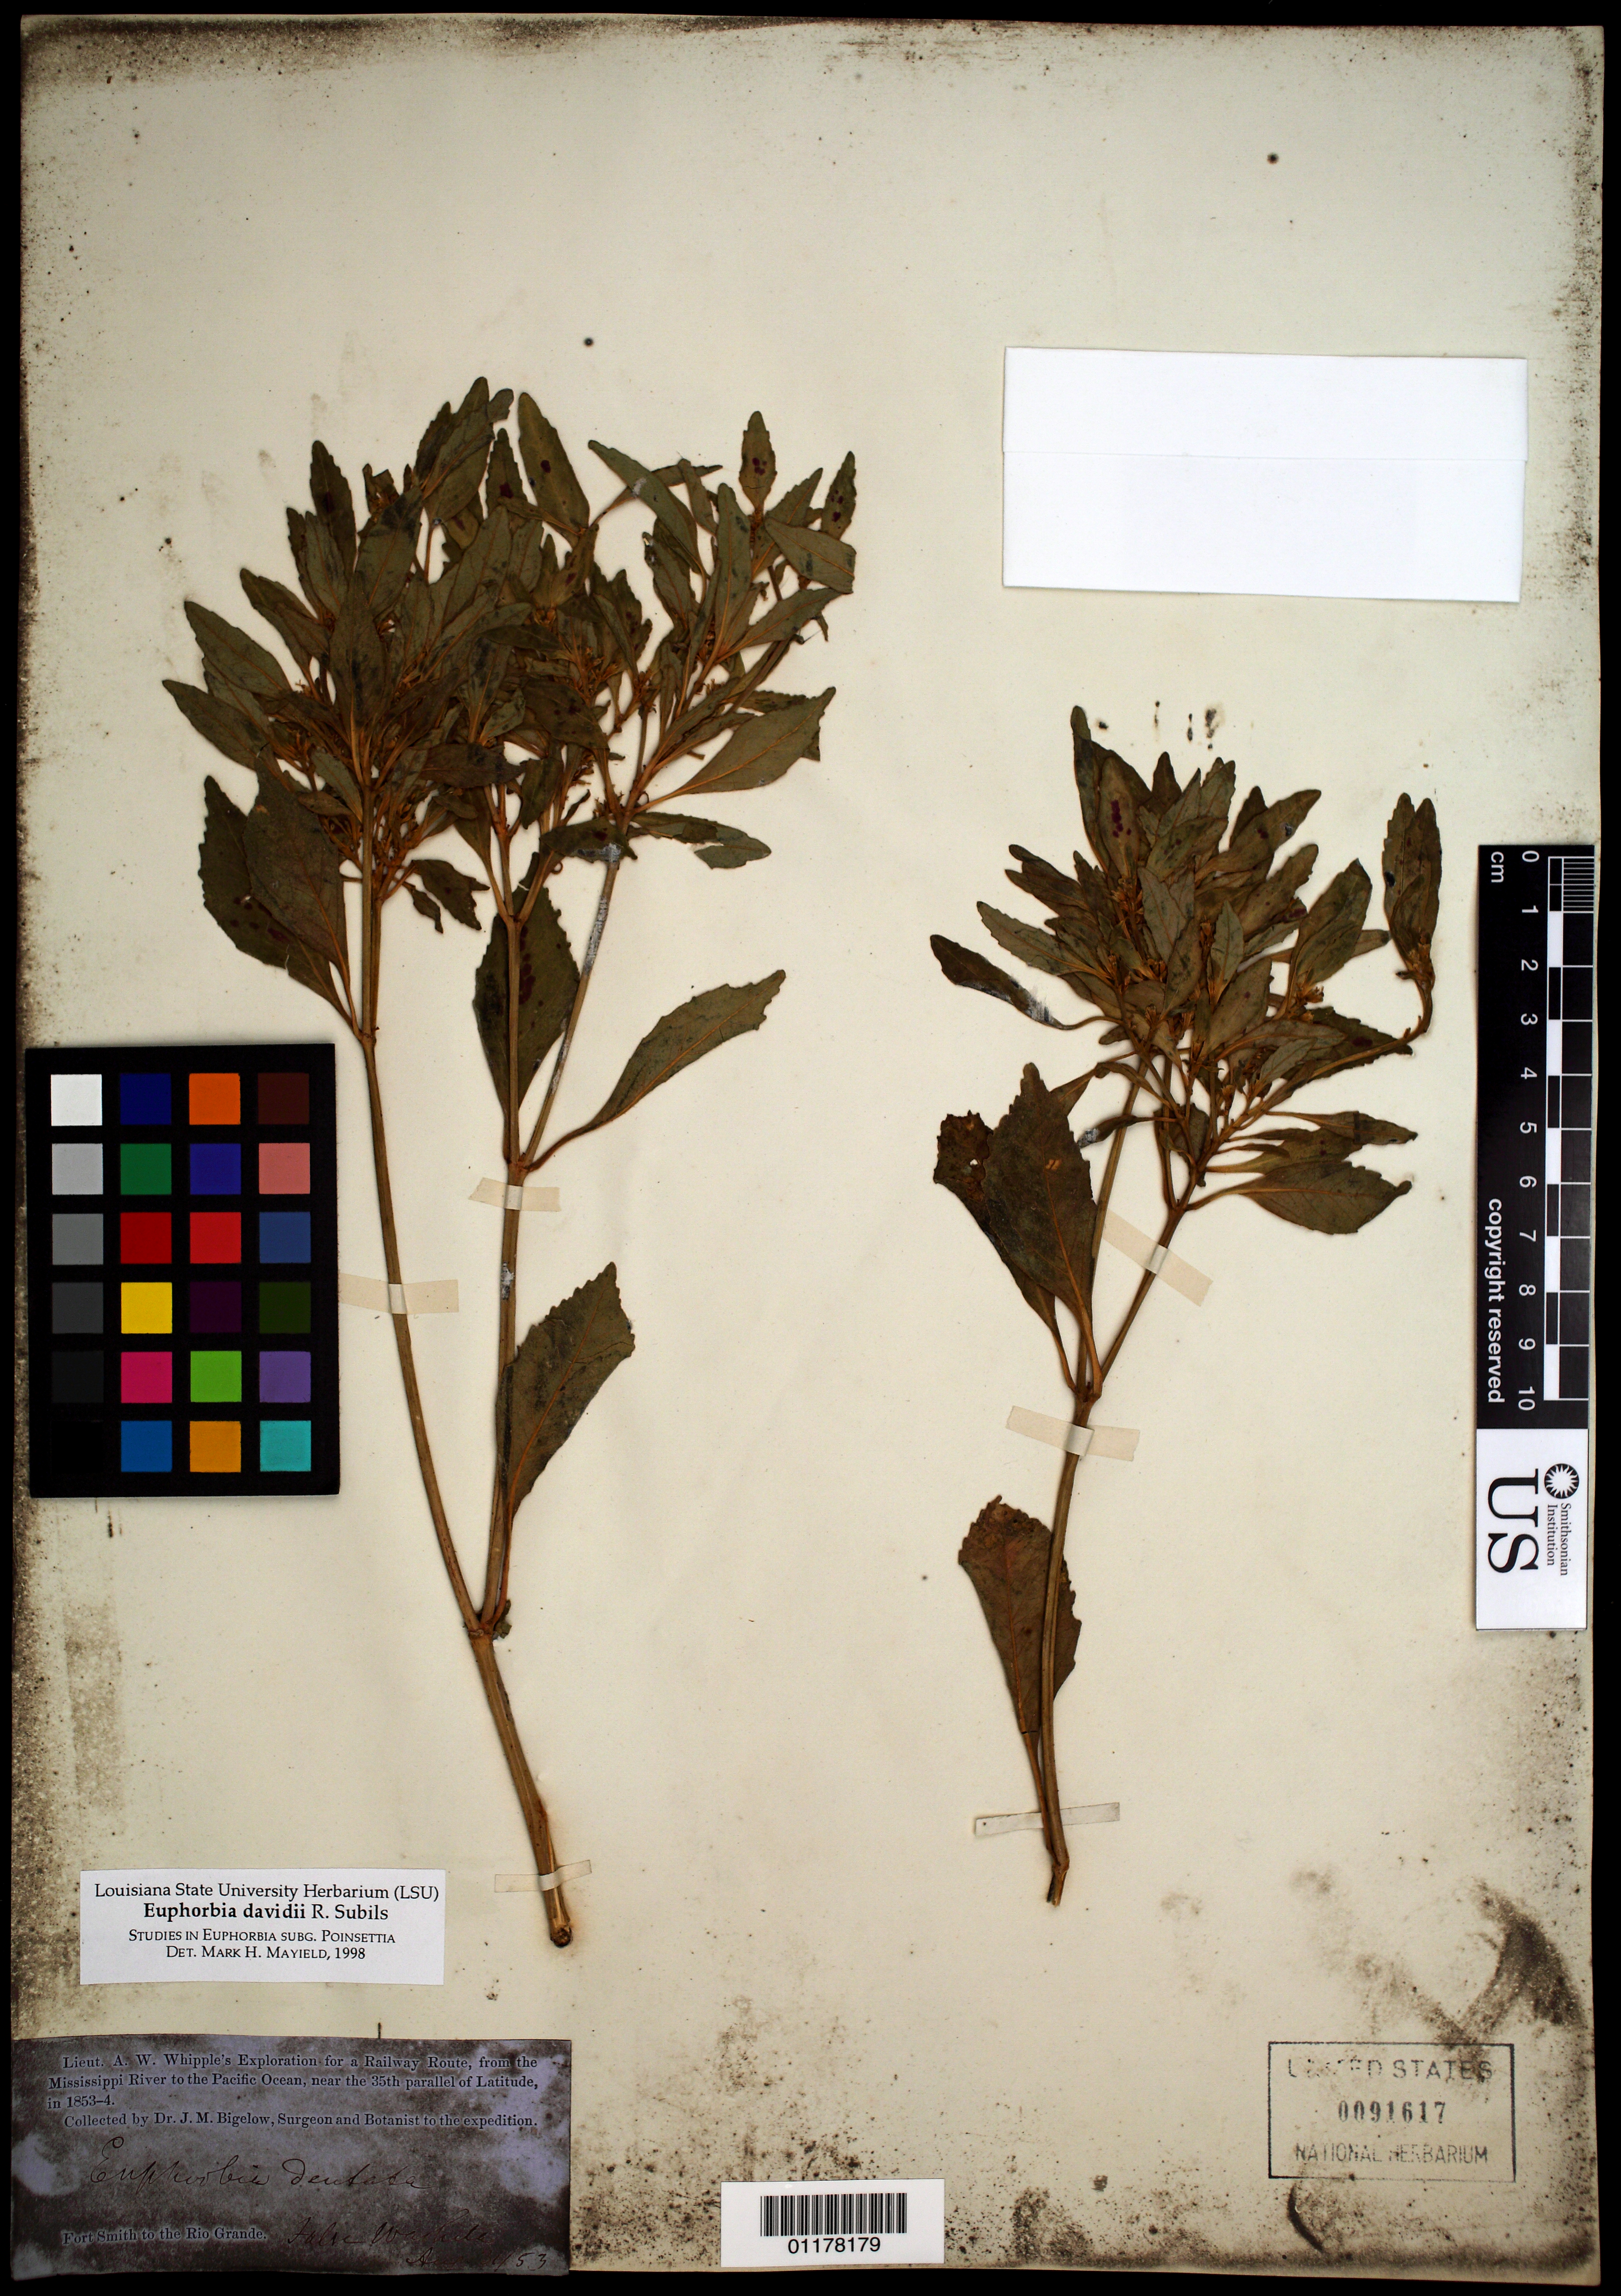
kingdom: Plantae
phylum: Tracheophyta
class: Magnoliopsida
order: Malpighiales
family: Euphorbiaceae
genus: Euphorbia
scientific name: Euphorbia davidii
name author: Subils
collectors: J. M. Bigelow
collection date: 1853-08-31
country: United States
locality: Fort Smith to the Rio Grande. False Washita.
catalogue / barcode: US 91617